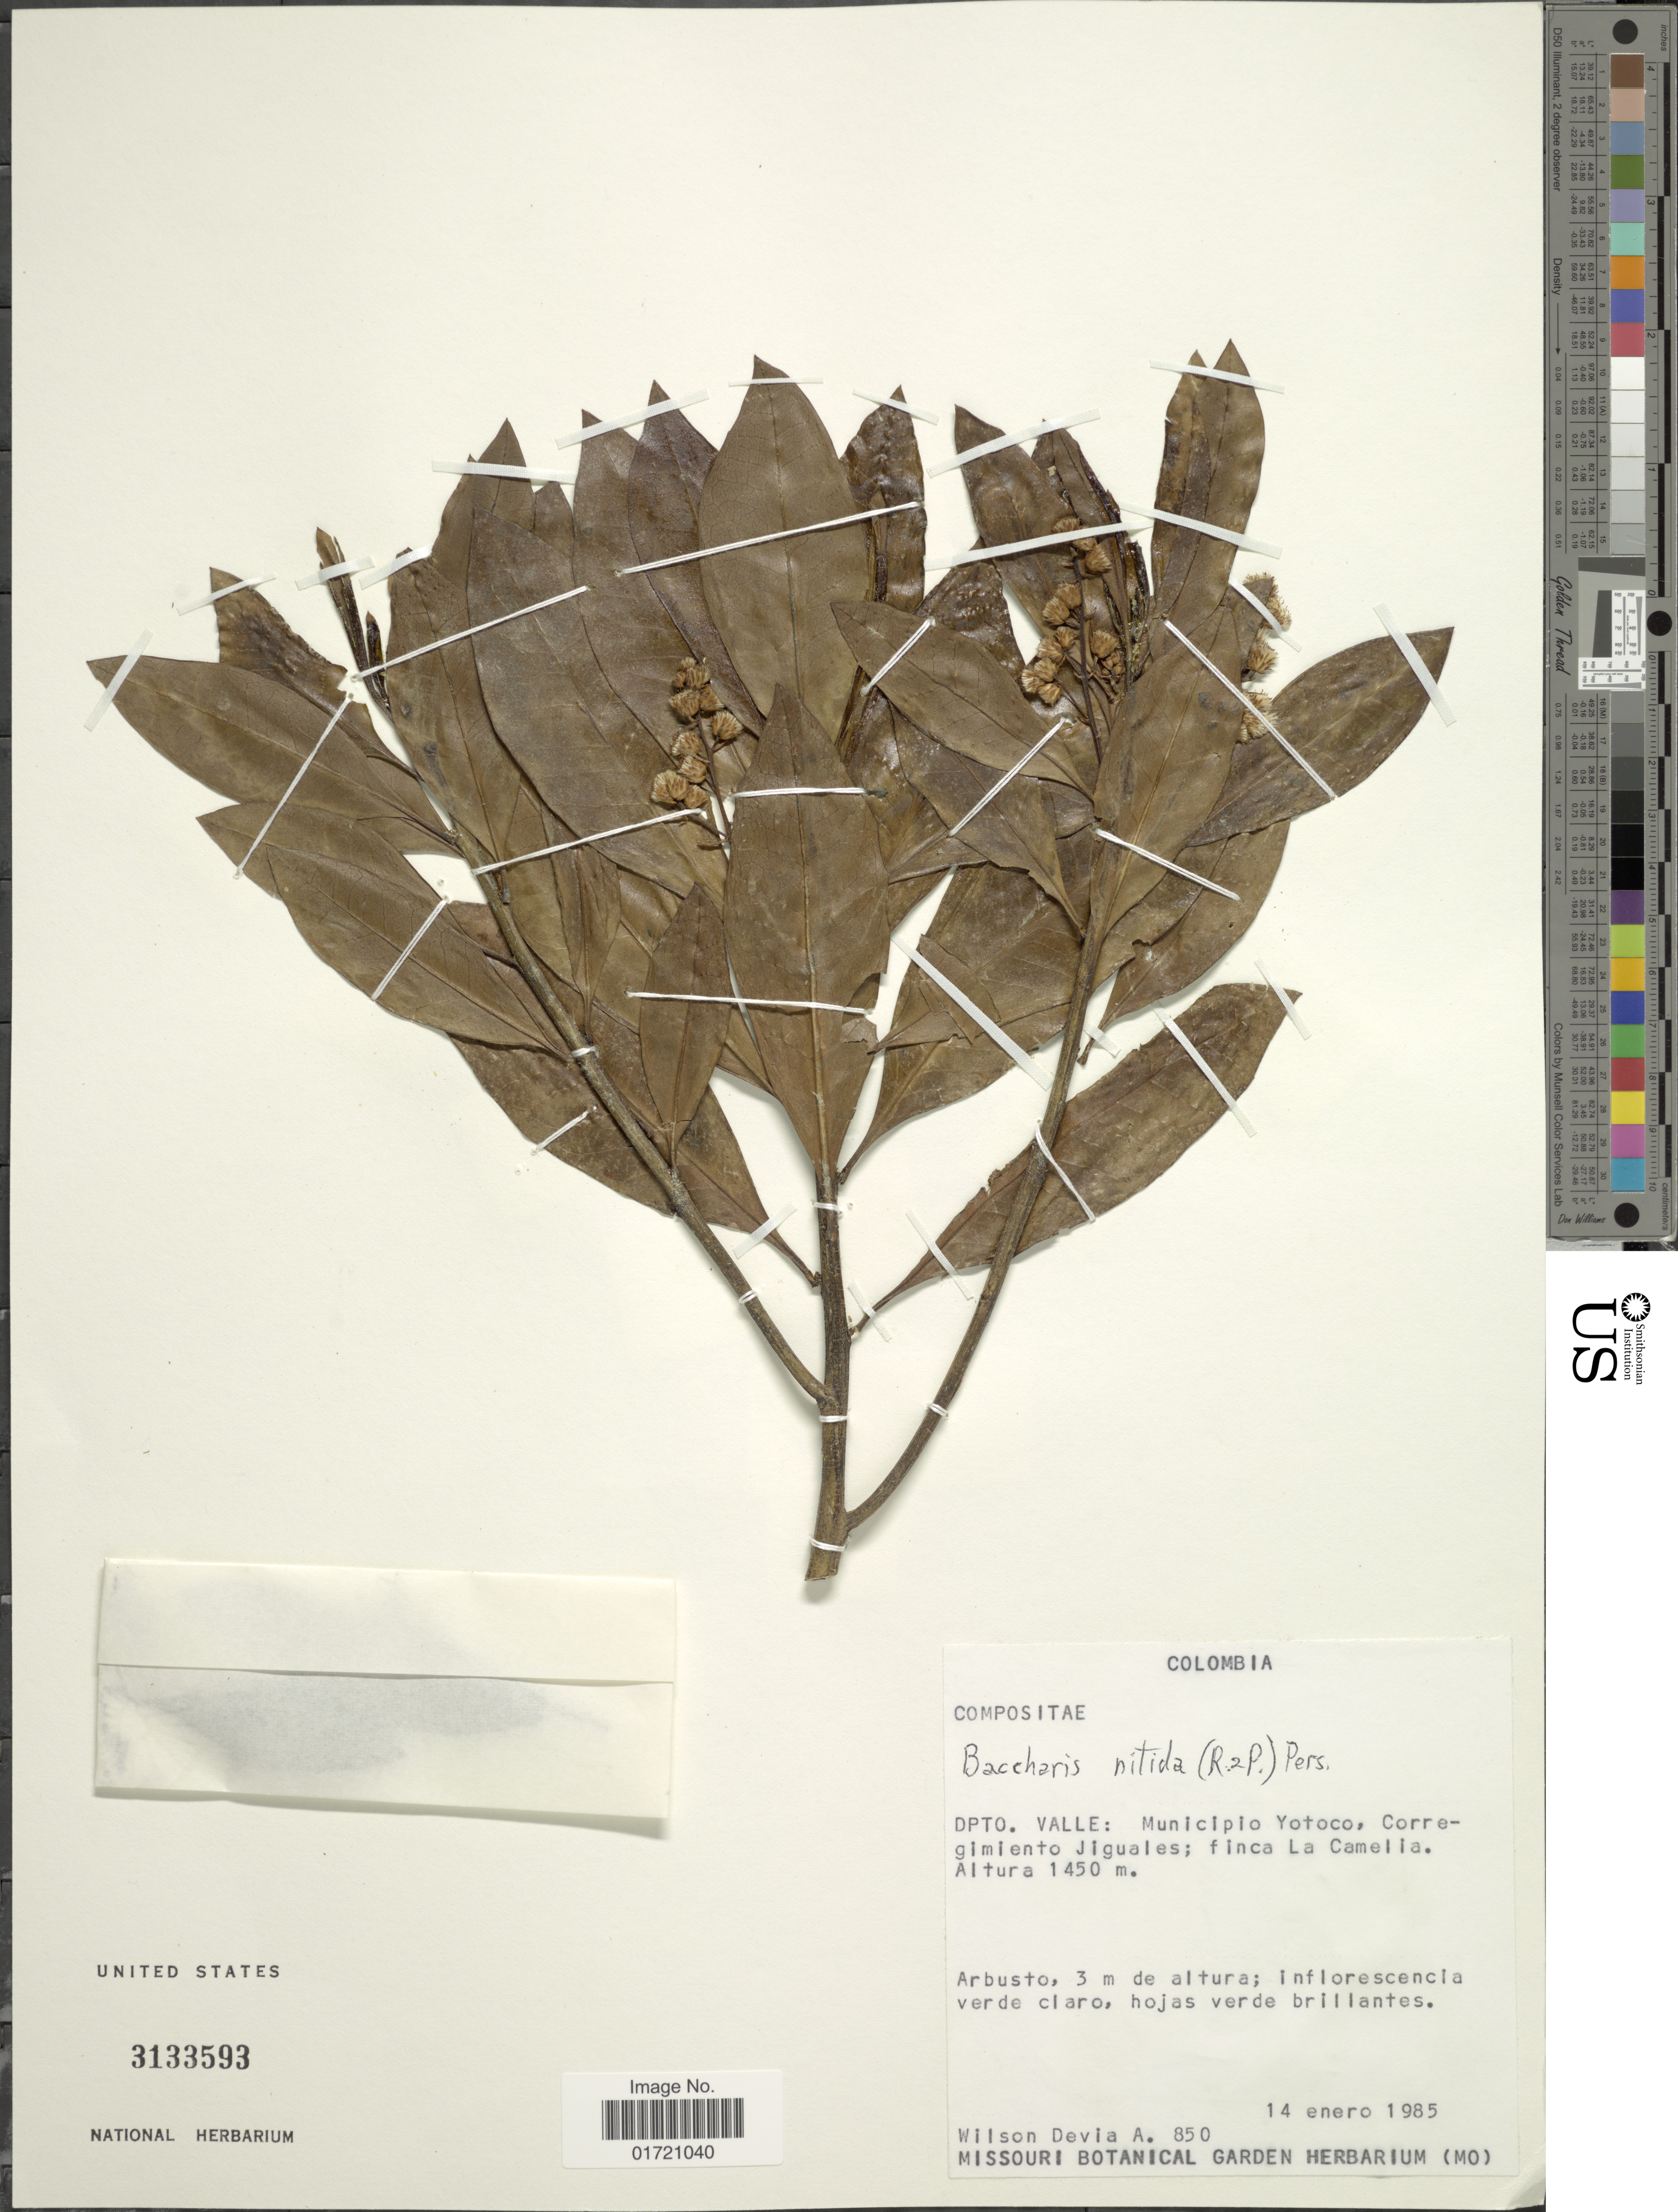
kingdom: Plantae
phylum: Tracheophyta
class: Magnoliopsida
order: Asterales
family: Asteraceae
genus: Baccharis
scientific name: Baccharis nitida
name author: (Ruiz & Pav.) Pers.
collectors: W. Devia A.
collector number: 850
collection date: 1985-01-14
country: Colombia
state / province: Valle del Cauca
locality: Dpto. Valle: Municipio Yotoco, Corregimiento Jiguales; finca La Camelia.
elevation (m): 1450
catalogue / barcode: US 3133593